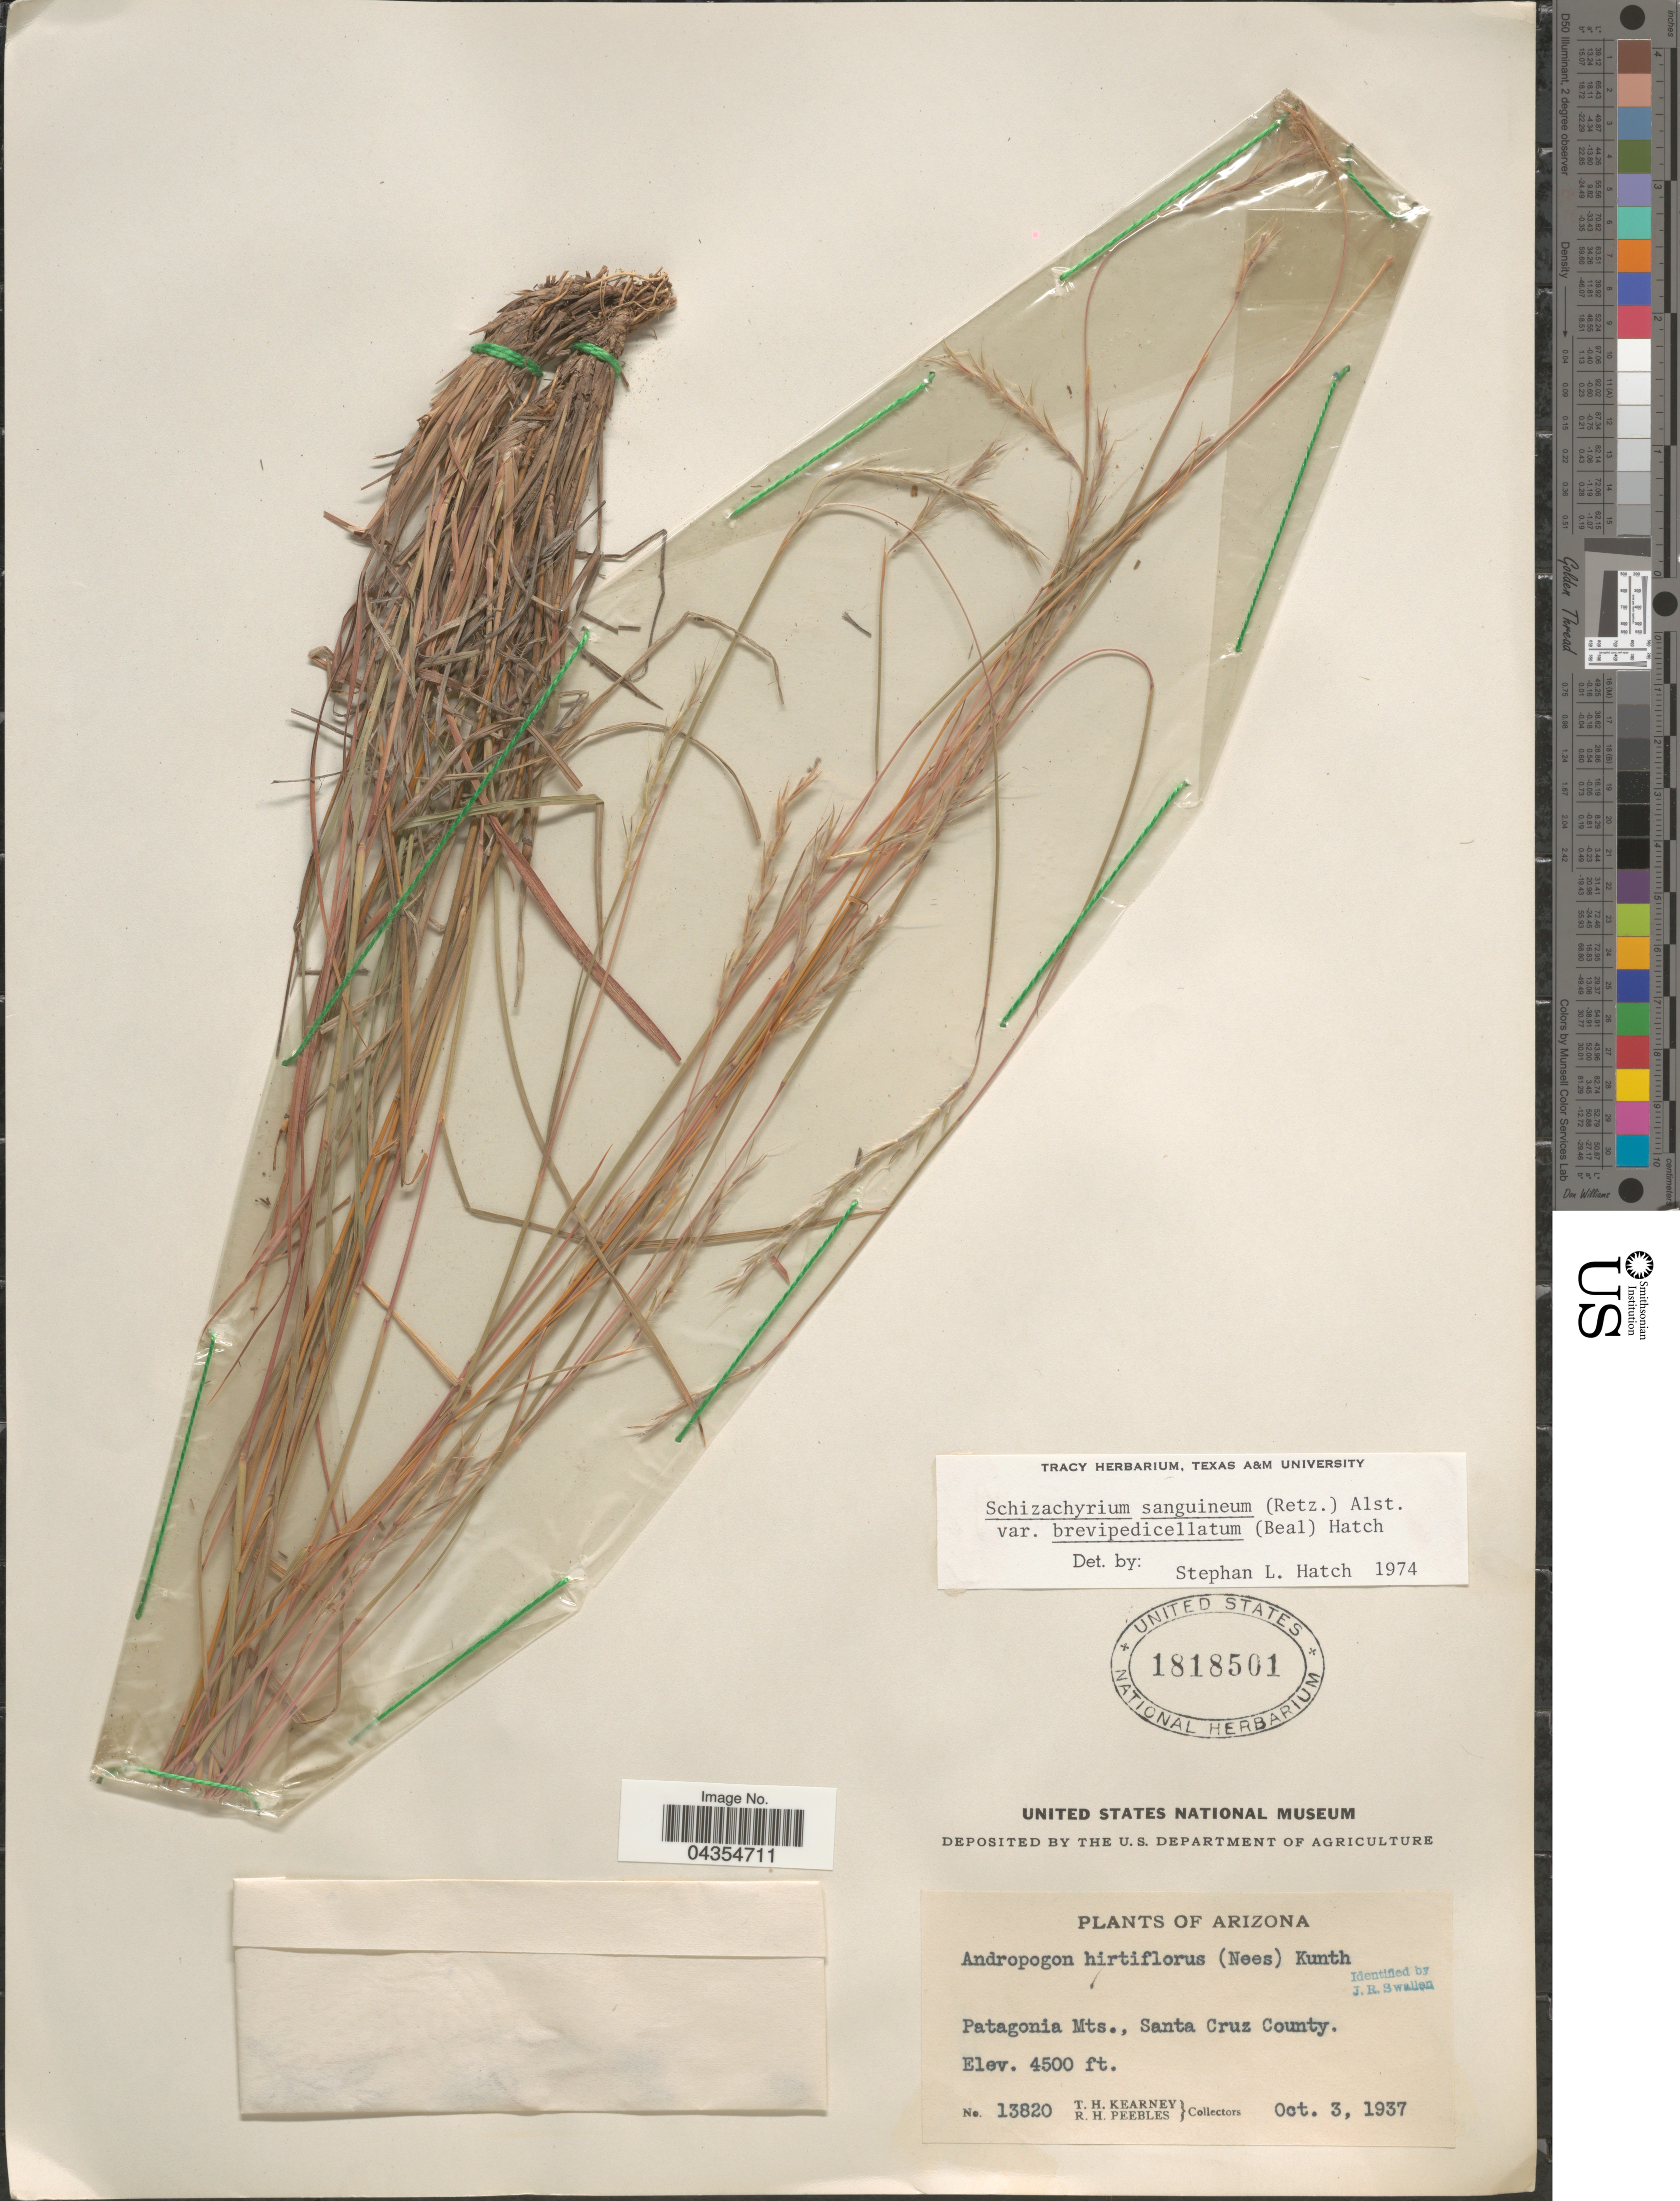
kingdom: Plantae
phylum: Tracheophyta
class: Liliopsida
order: Poales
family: Poaceae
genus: Schizachyrium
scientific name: Schizachyrium sanguineum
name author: (Retz.) Alston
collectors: T. H. Kearney & R. H. Peebles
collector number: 13820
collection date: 1937-10-03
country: United States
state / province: Arizona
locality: Patagonia Mts., Santa Cruz County.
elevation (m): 1372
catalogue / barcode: US 1818501